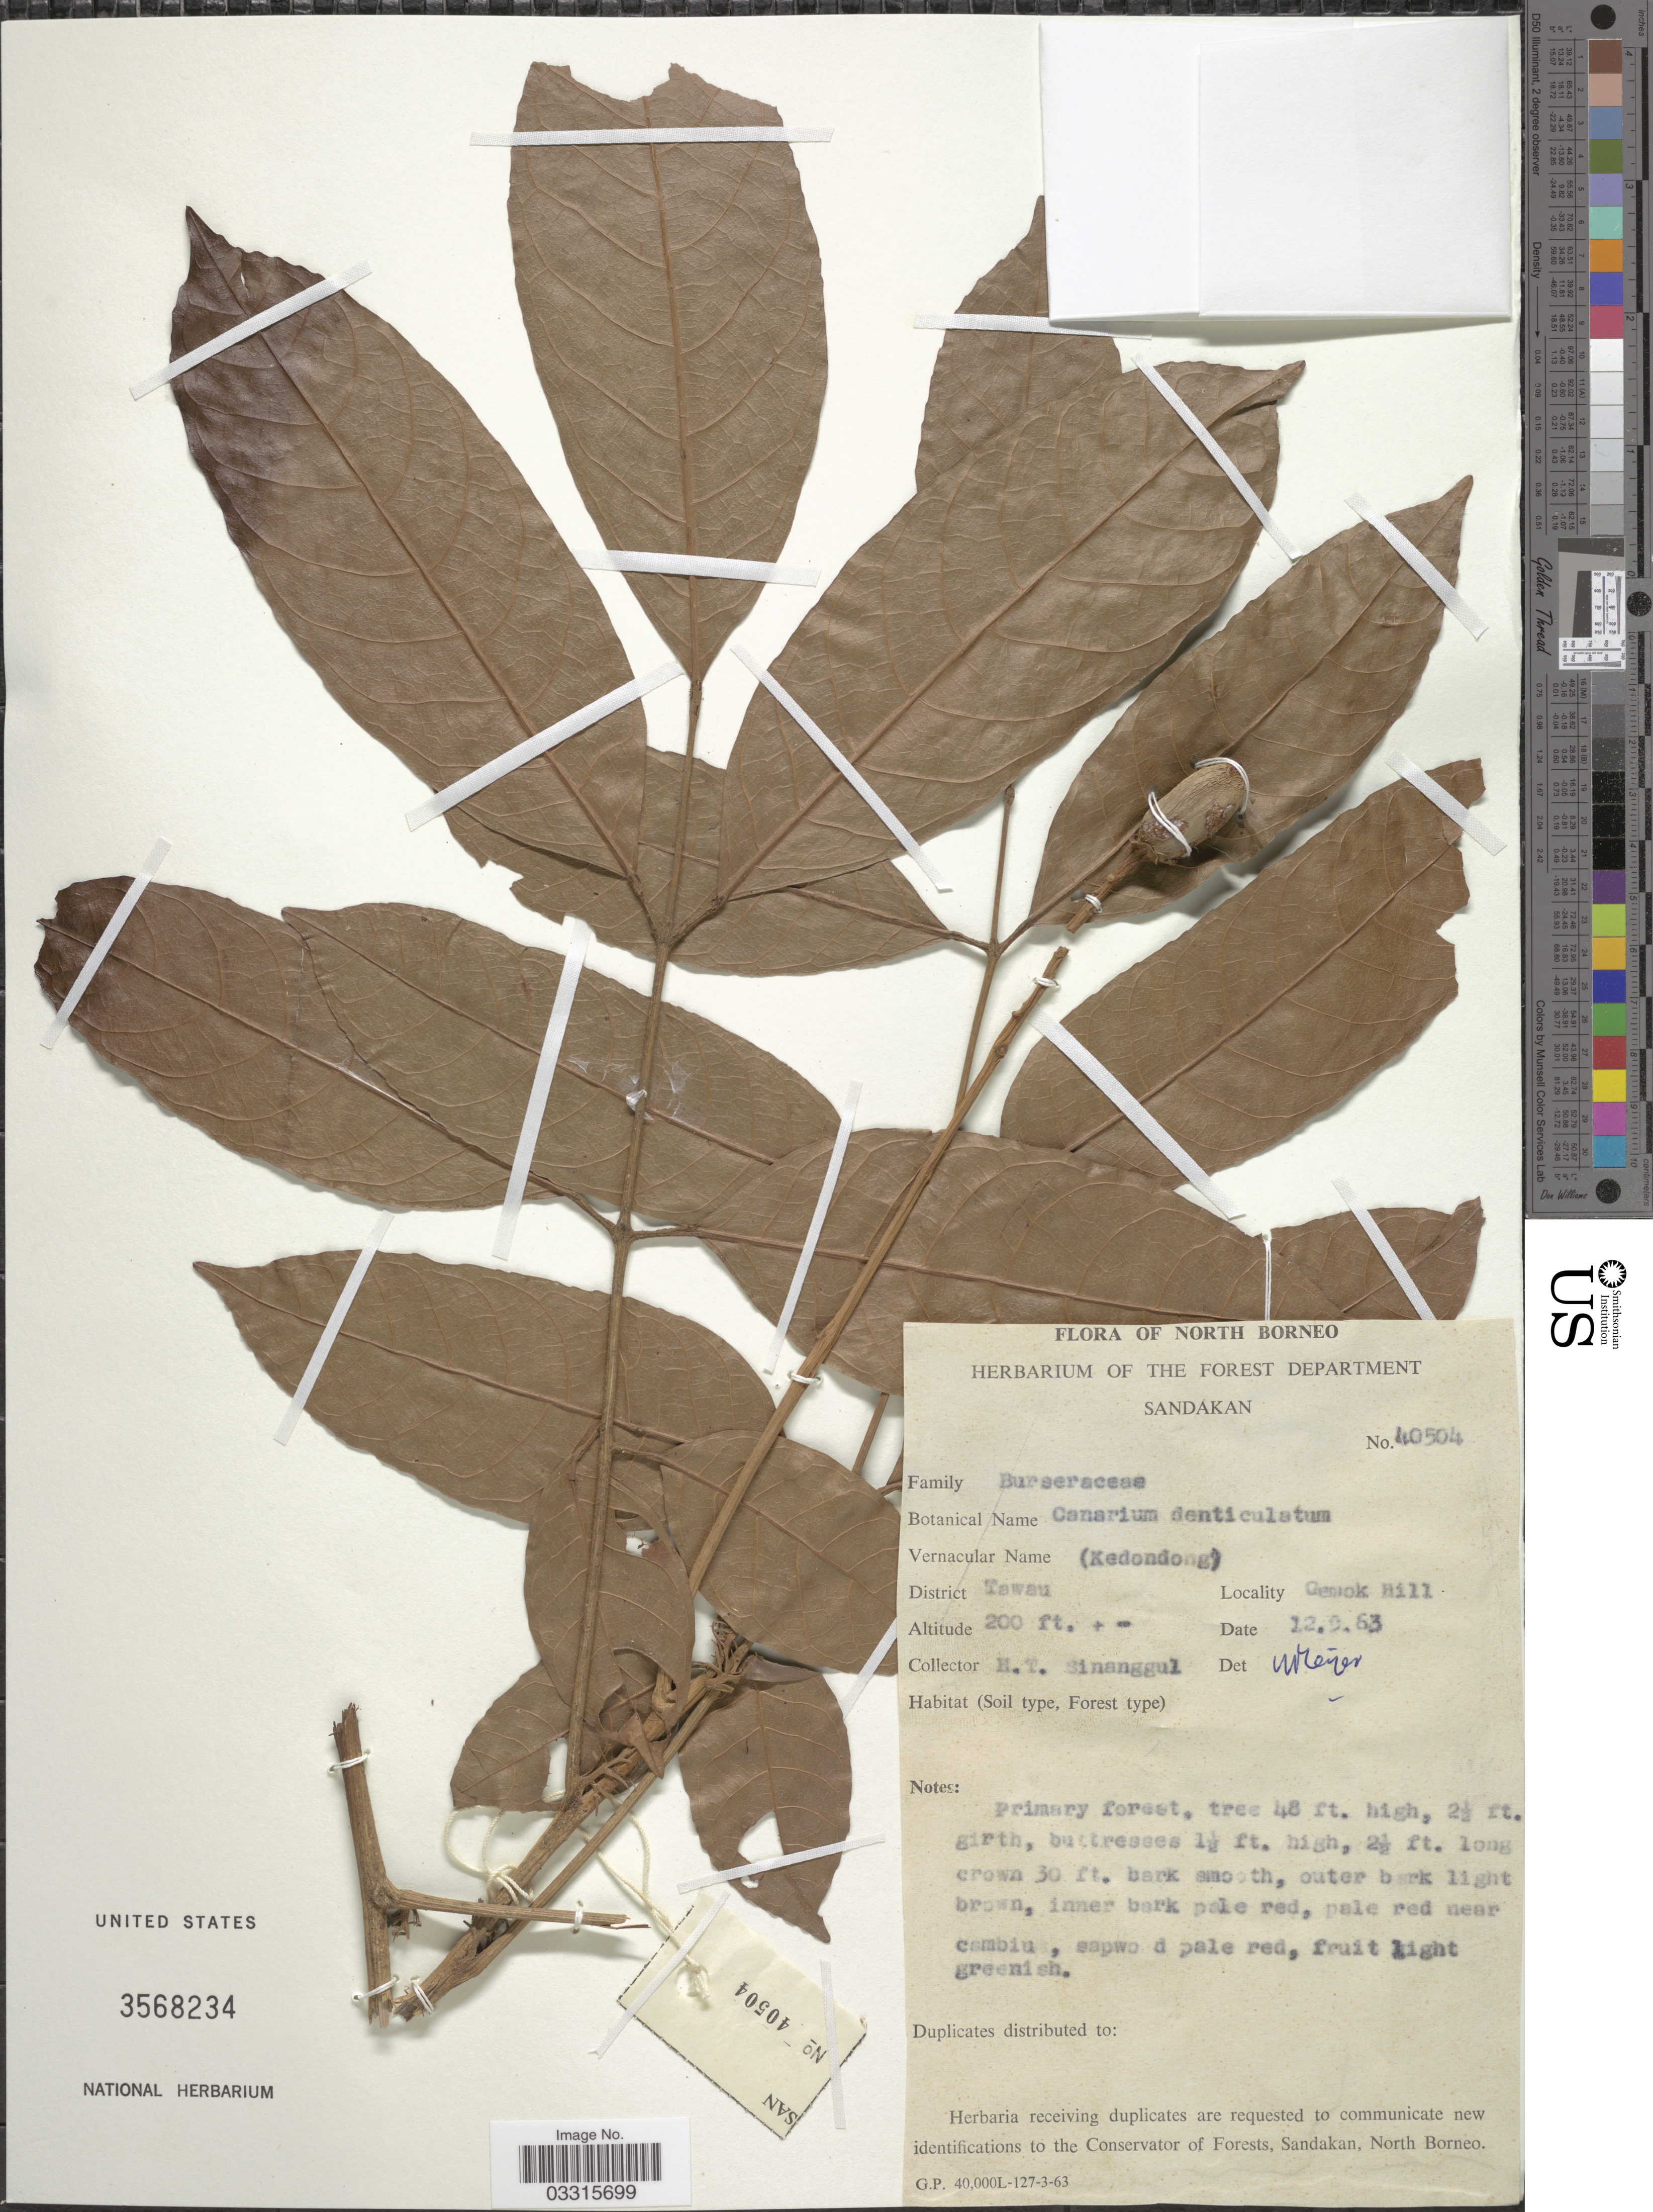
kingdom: Plantae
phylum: Tracheophyta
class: Magnoliopsida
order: Sapindales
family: Burseraceae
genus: Canarium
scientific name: Canarium denticulatum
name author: Blume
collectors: H. Sinanggul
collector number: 40504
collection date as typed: Transcribed d/m/y: 12/9/63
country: Malaysia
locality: North Borneo. District Tawau. Gemok Hill.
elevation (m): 61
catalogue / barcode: US 3568234